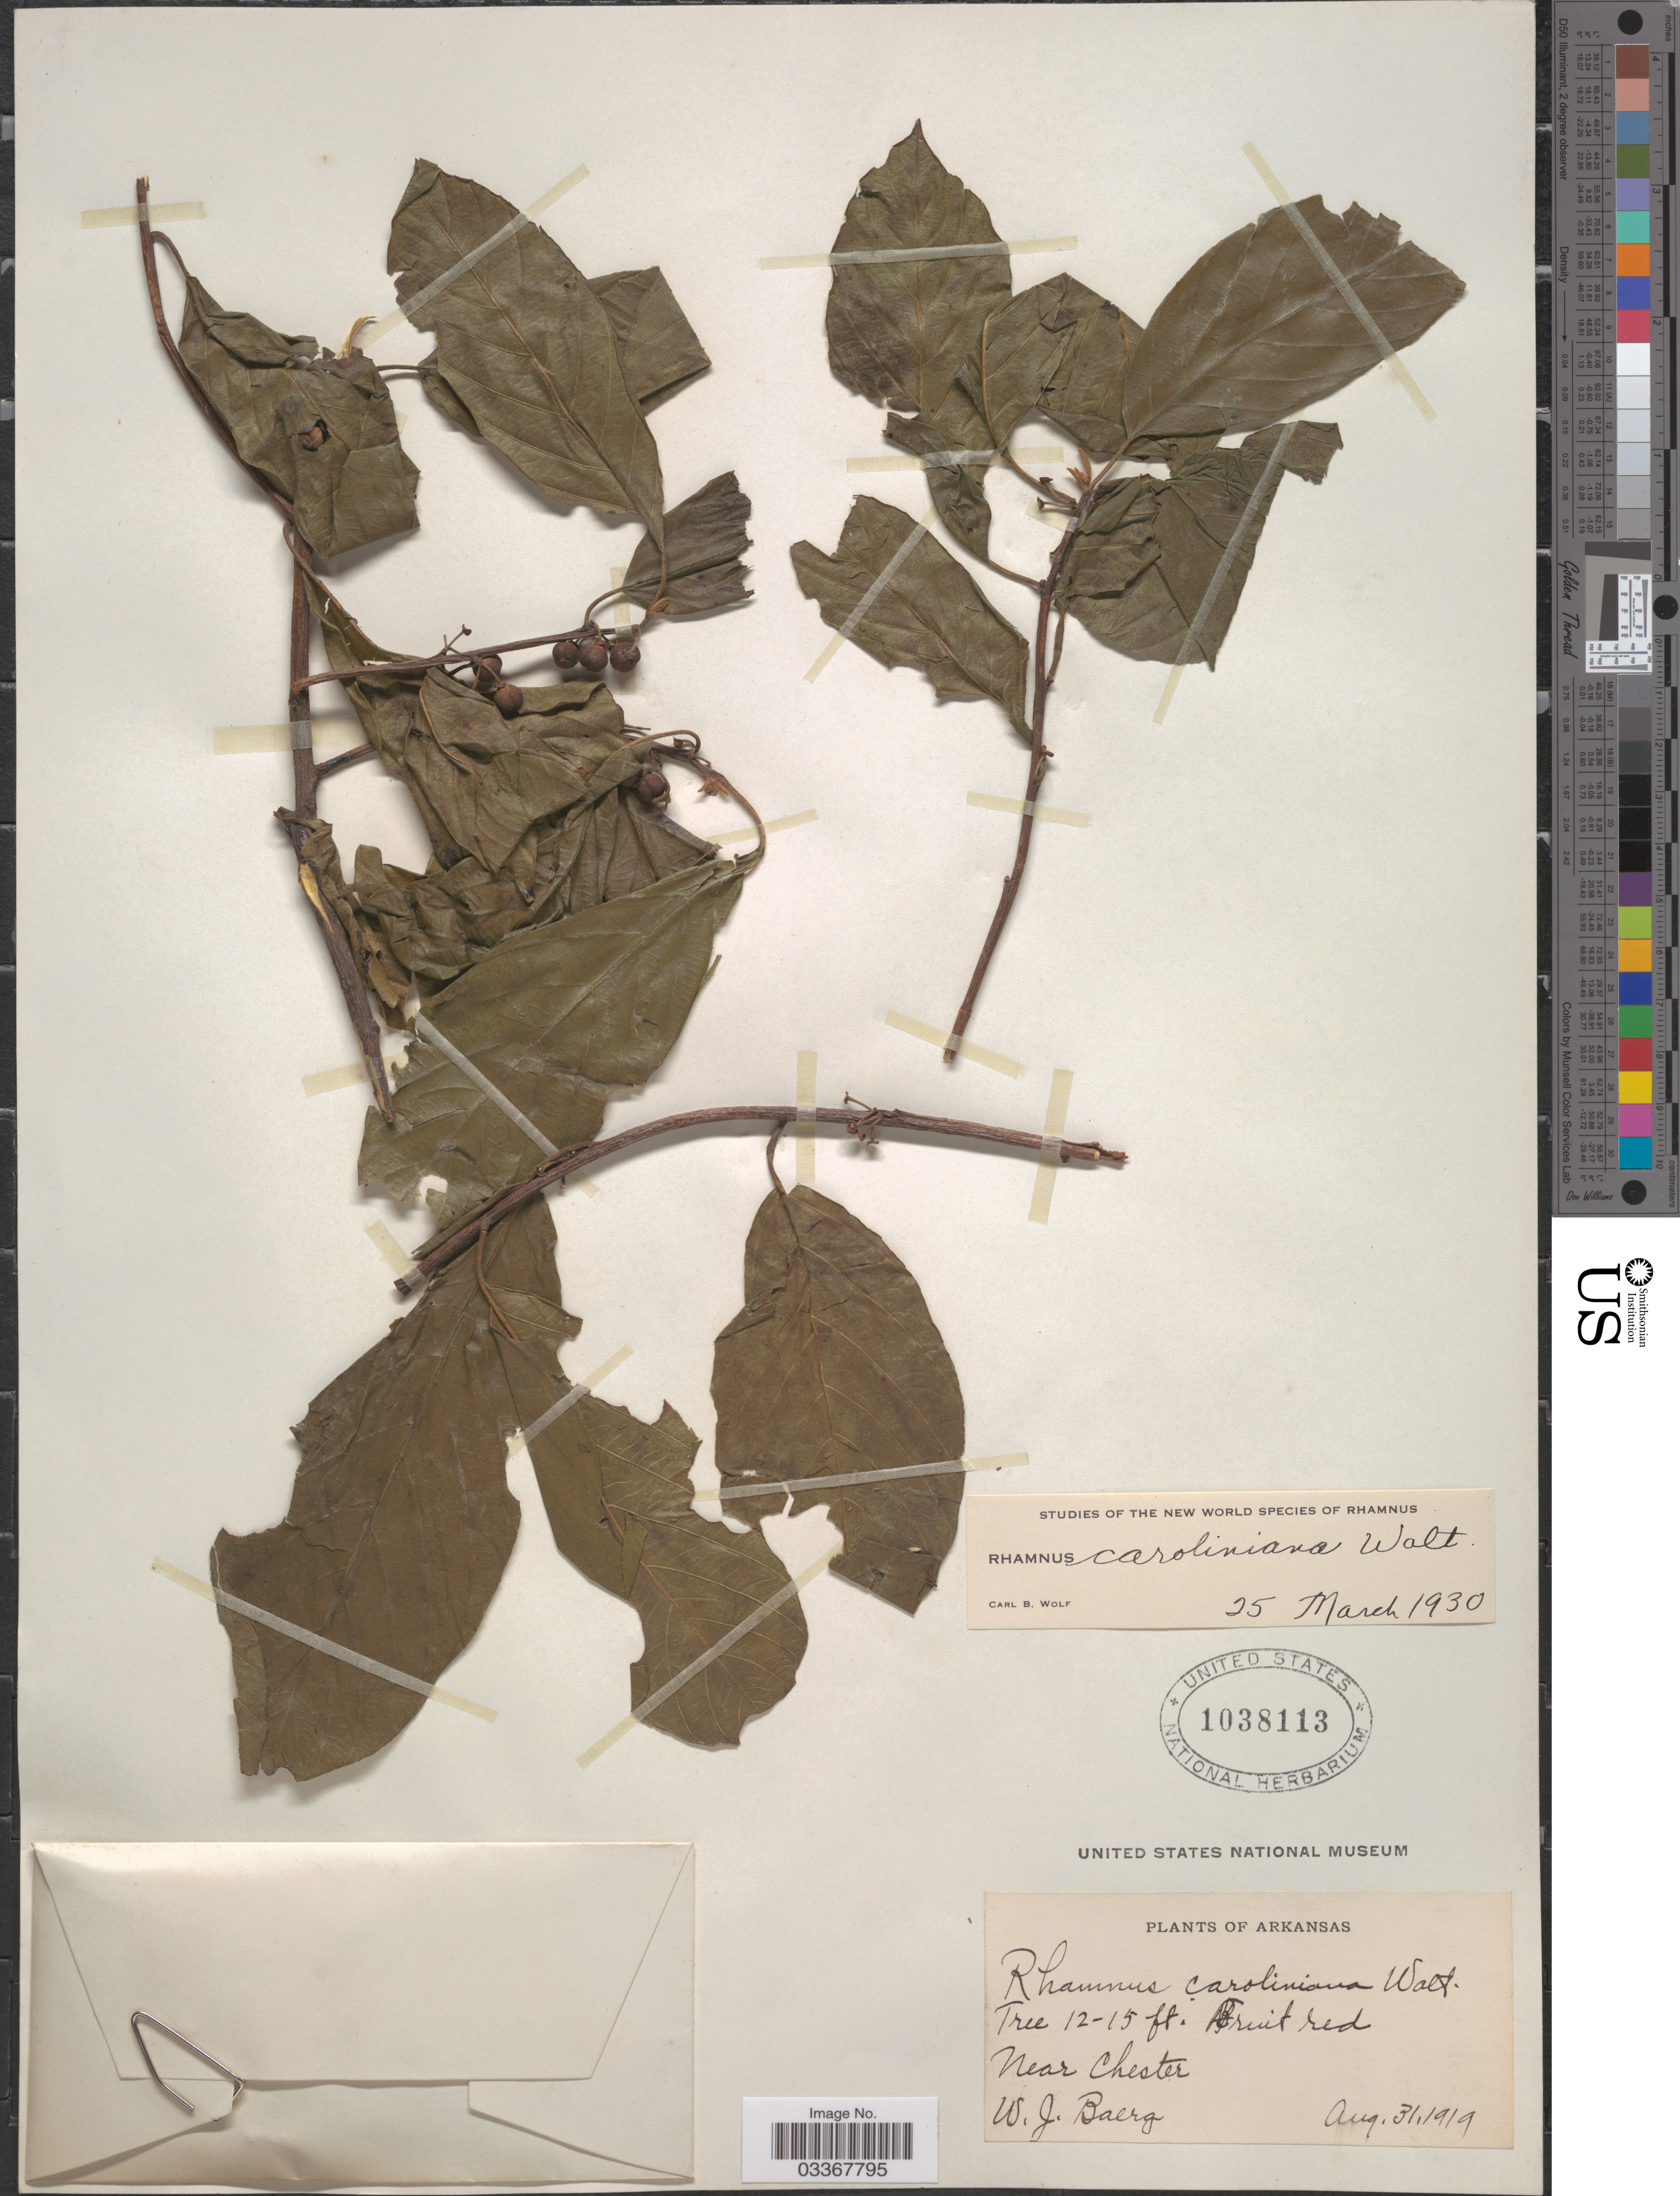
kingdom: Plantae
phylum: Tracheophyta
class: Magnoliopsida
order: Rosales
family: Rhamnaceae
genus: Frangula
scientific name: Frangula caroliniana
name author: (Walter) A. Gray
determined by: Strong, Mark T., (BOT), Smithsonian Institution - National Museum of Natural History (UNITED STATES)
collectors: W. Baerg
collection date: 1919-08-31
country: United States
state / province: Arkansas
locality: Near Chester.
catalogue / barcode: US 1038113